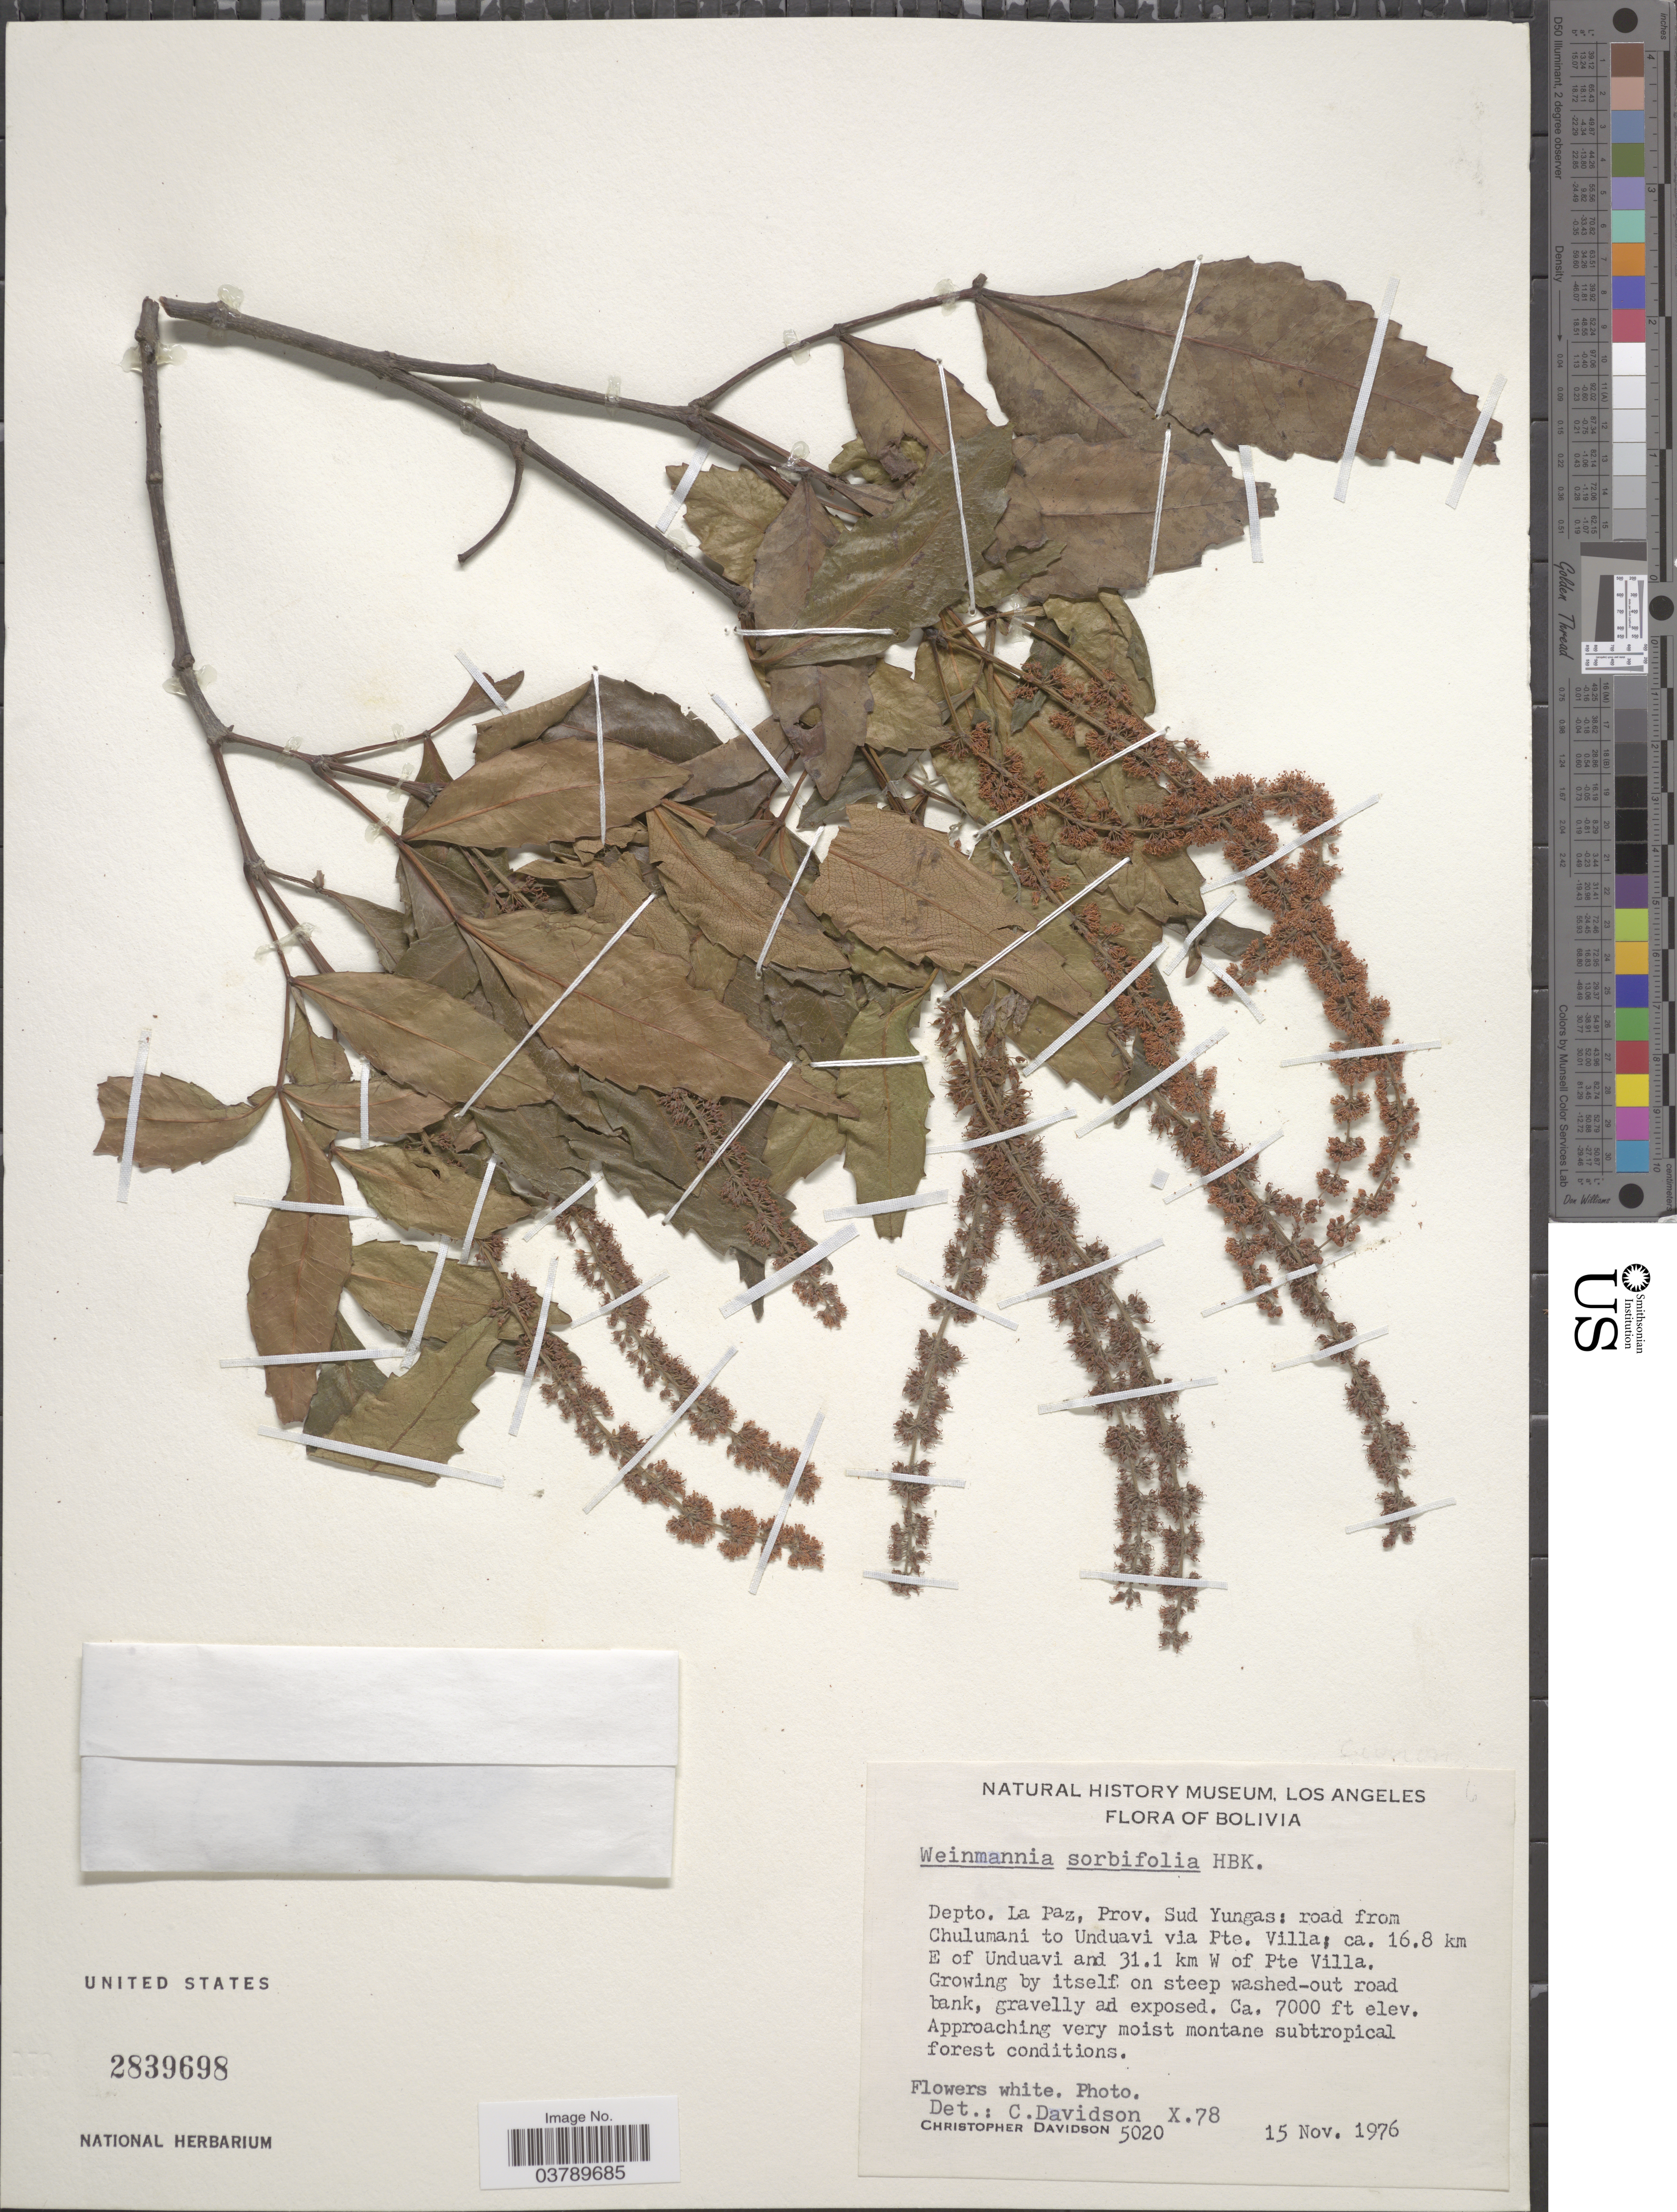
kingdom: Plantae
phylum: Tracheophyta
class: Magnoliopsida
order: Oxalidales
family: Cunoniaceae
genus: Weinmannia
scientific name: Weinmannia sorbifolia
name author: Kunth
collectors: C. Davidson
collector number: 5020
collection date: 1976-11-15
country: Bolivia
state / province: La Paz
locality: Depto. La Paz, Prov. Sud Yungas: road from Chulumani to Unduavi via Pte. Villa; ca. 16.8 km E of Unduavi and 31.1 km W of Pte Villa.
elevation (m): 2134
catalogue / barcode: US 2839698